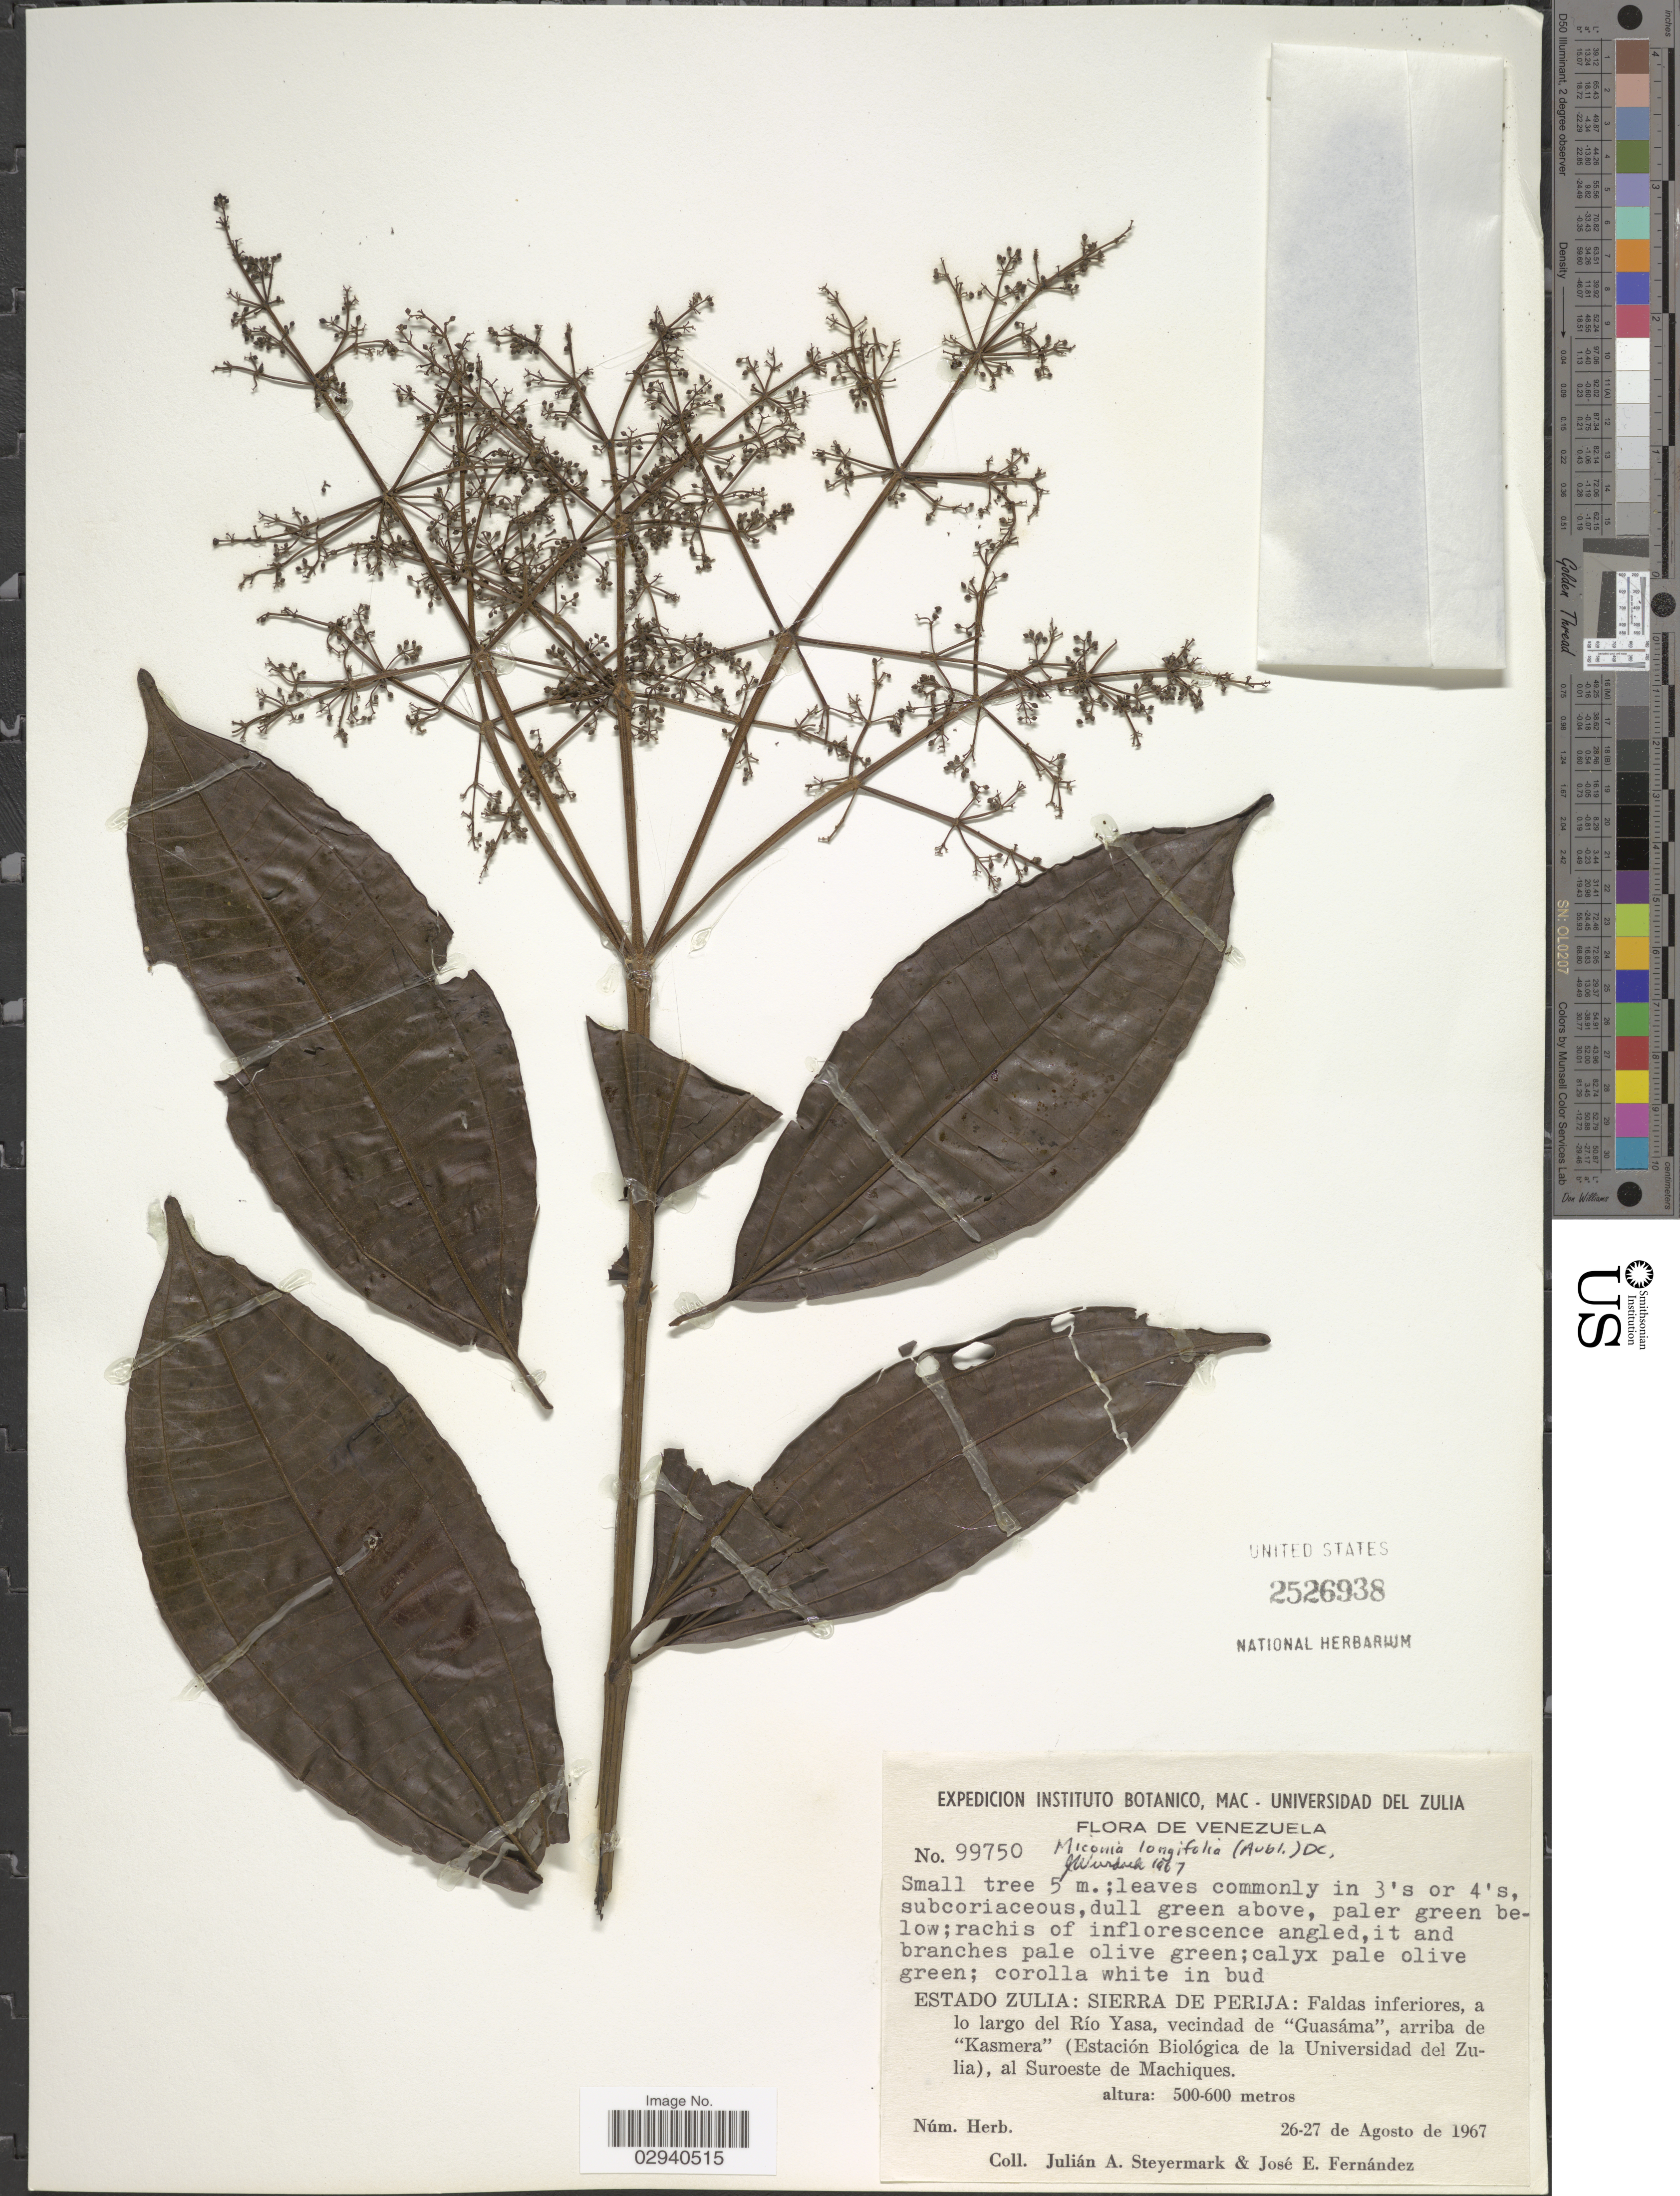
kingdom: Plantae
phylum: Tracheophyta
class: Magnoliopsida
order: Myrtales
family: Melastomataceae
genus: Miconia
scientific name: Miconia longifolia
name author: (Aubl.) DC.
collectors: J. Steyermark & J. Fernández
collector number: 99750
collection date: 1967-08-26/1967-08-27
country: Venezuela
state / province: Zulia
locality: Sierra de Perija: Faldas inferiores, a lo largo del Río Yasa, vecindad de "Guasáma", arriba de "Kasmera" (Estación Biológica de la Universidad del Zulia), al Suroeste de Machiques.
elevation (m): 500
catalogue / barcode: US 2526938